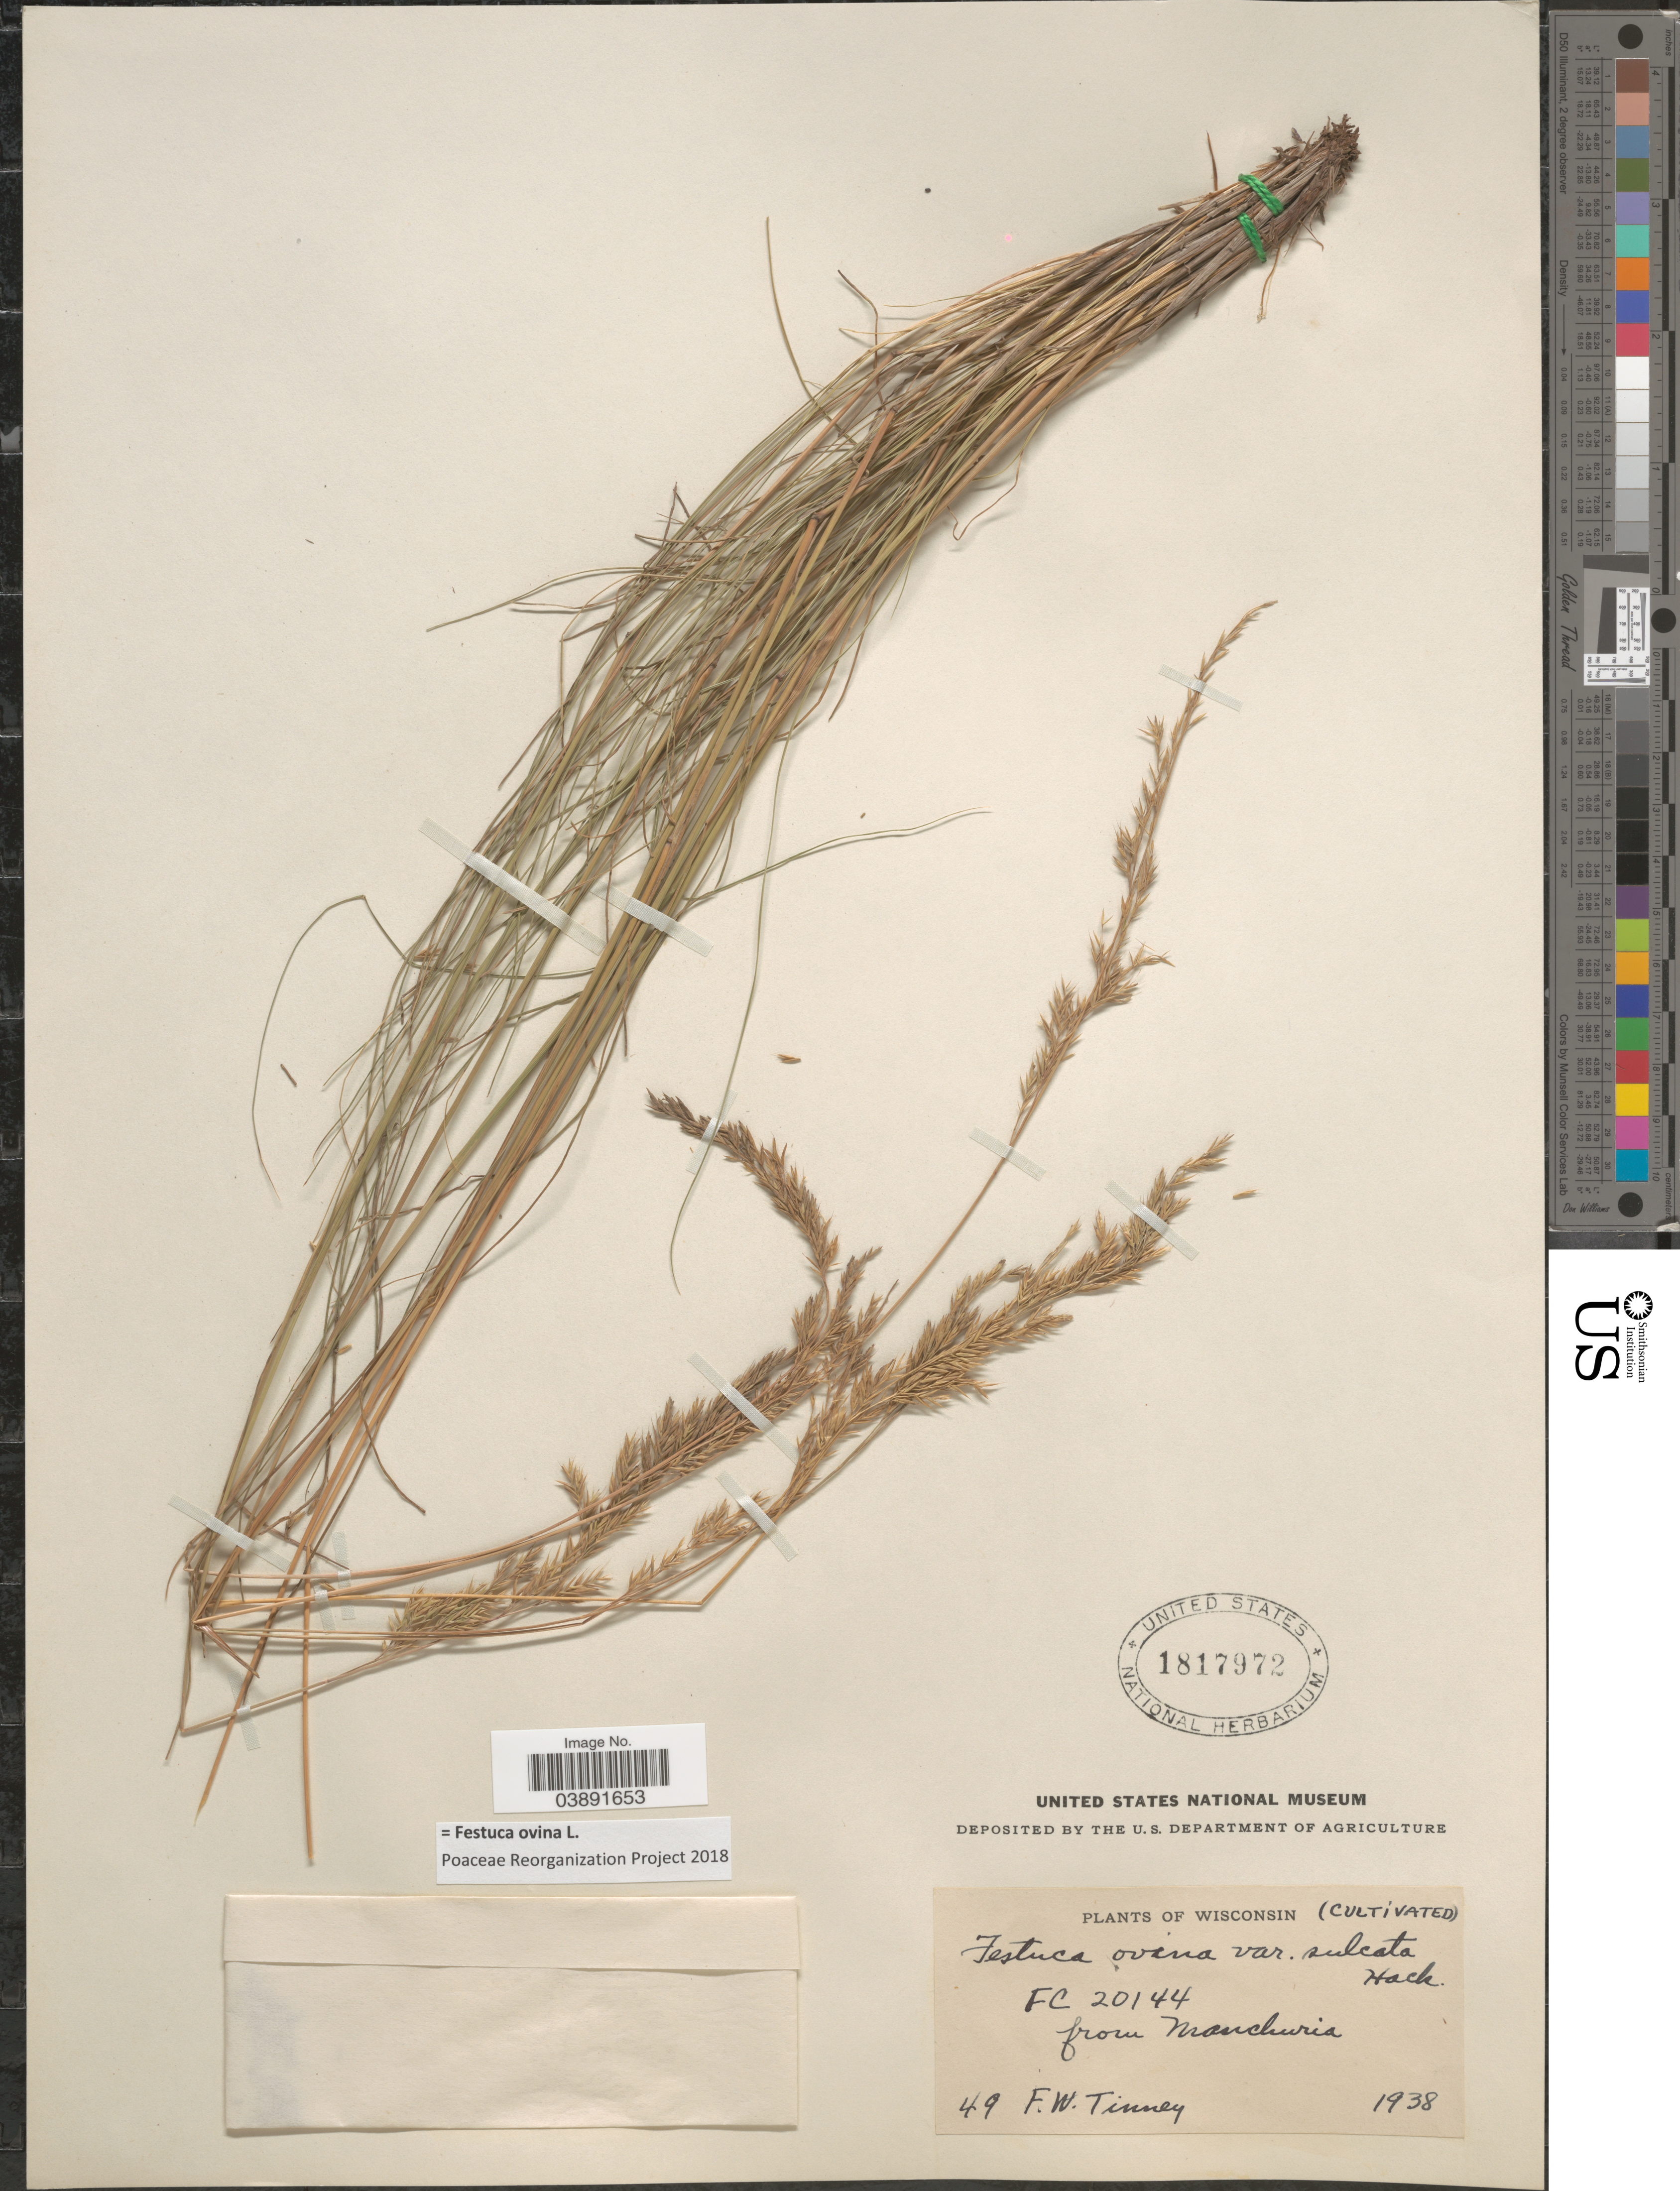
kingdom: Plantae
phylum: Tracheophyta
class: Liliopsida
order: Poales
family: Poaceae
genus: Festuca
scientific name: Festuca ovina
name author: L.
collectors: F. Tinney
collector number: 49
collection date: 1938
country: United States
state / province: Wisconsin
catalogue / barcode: US 1817972